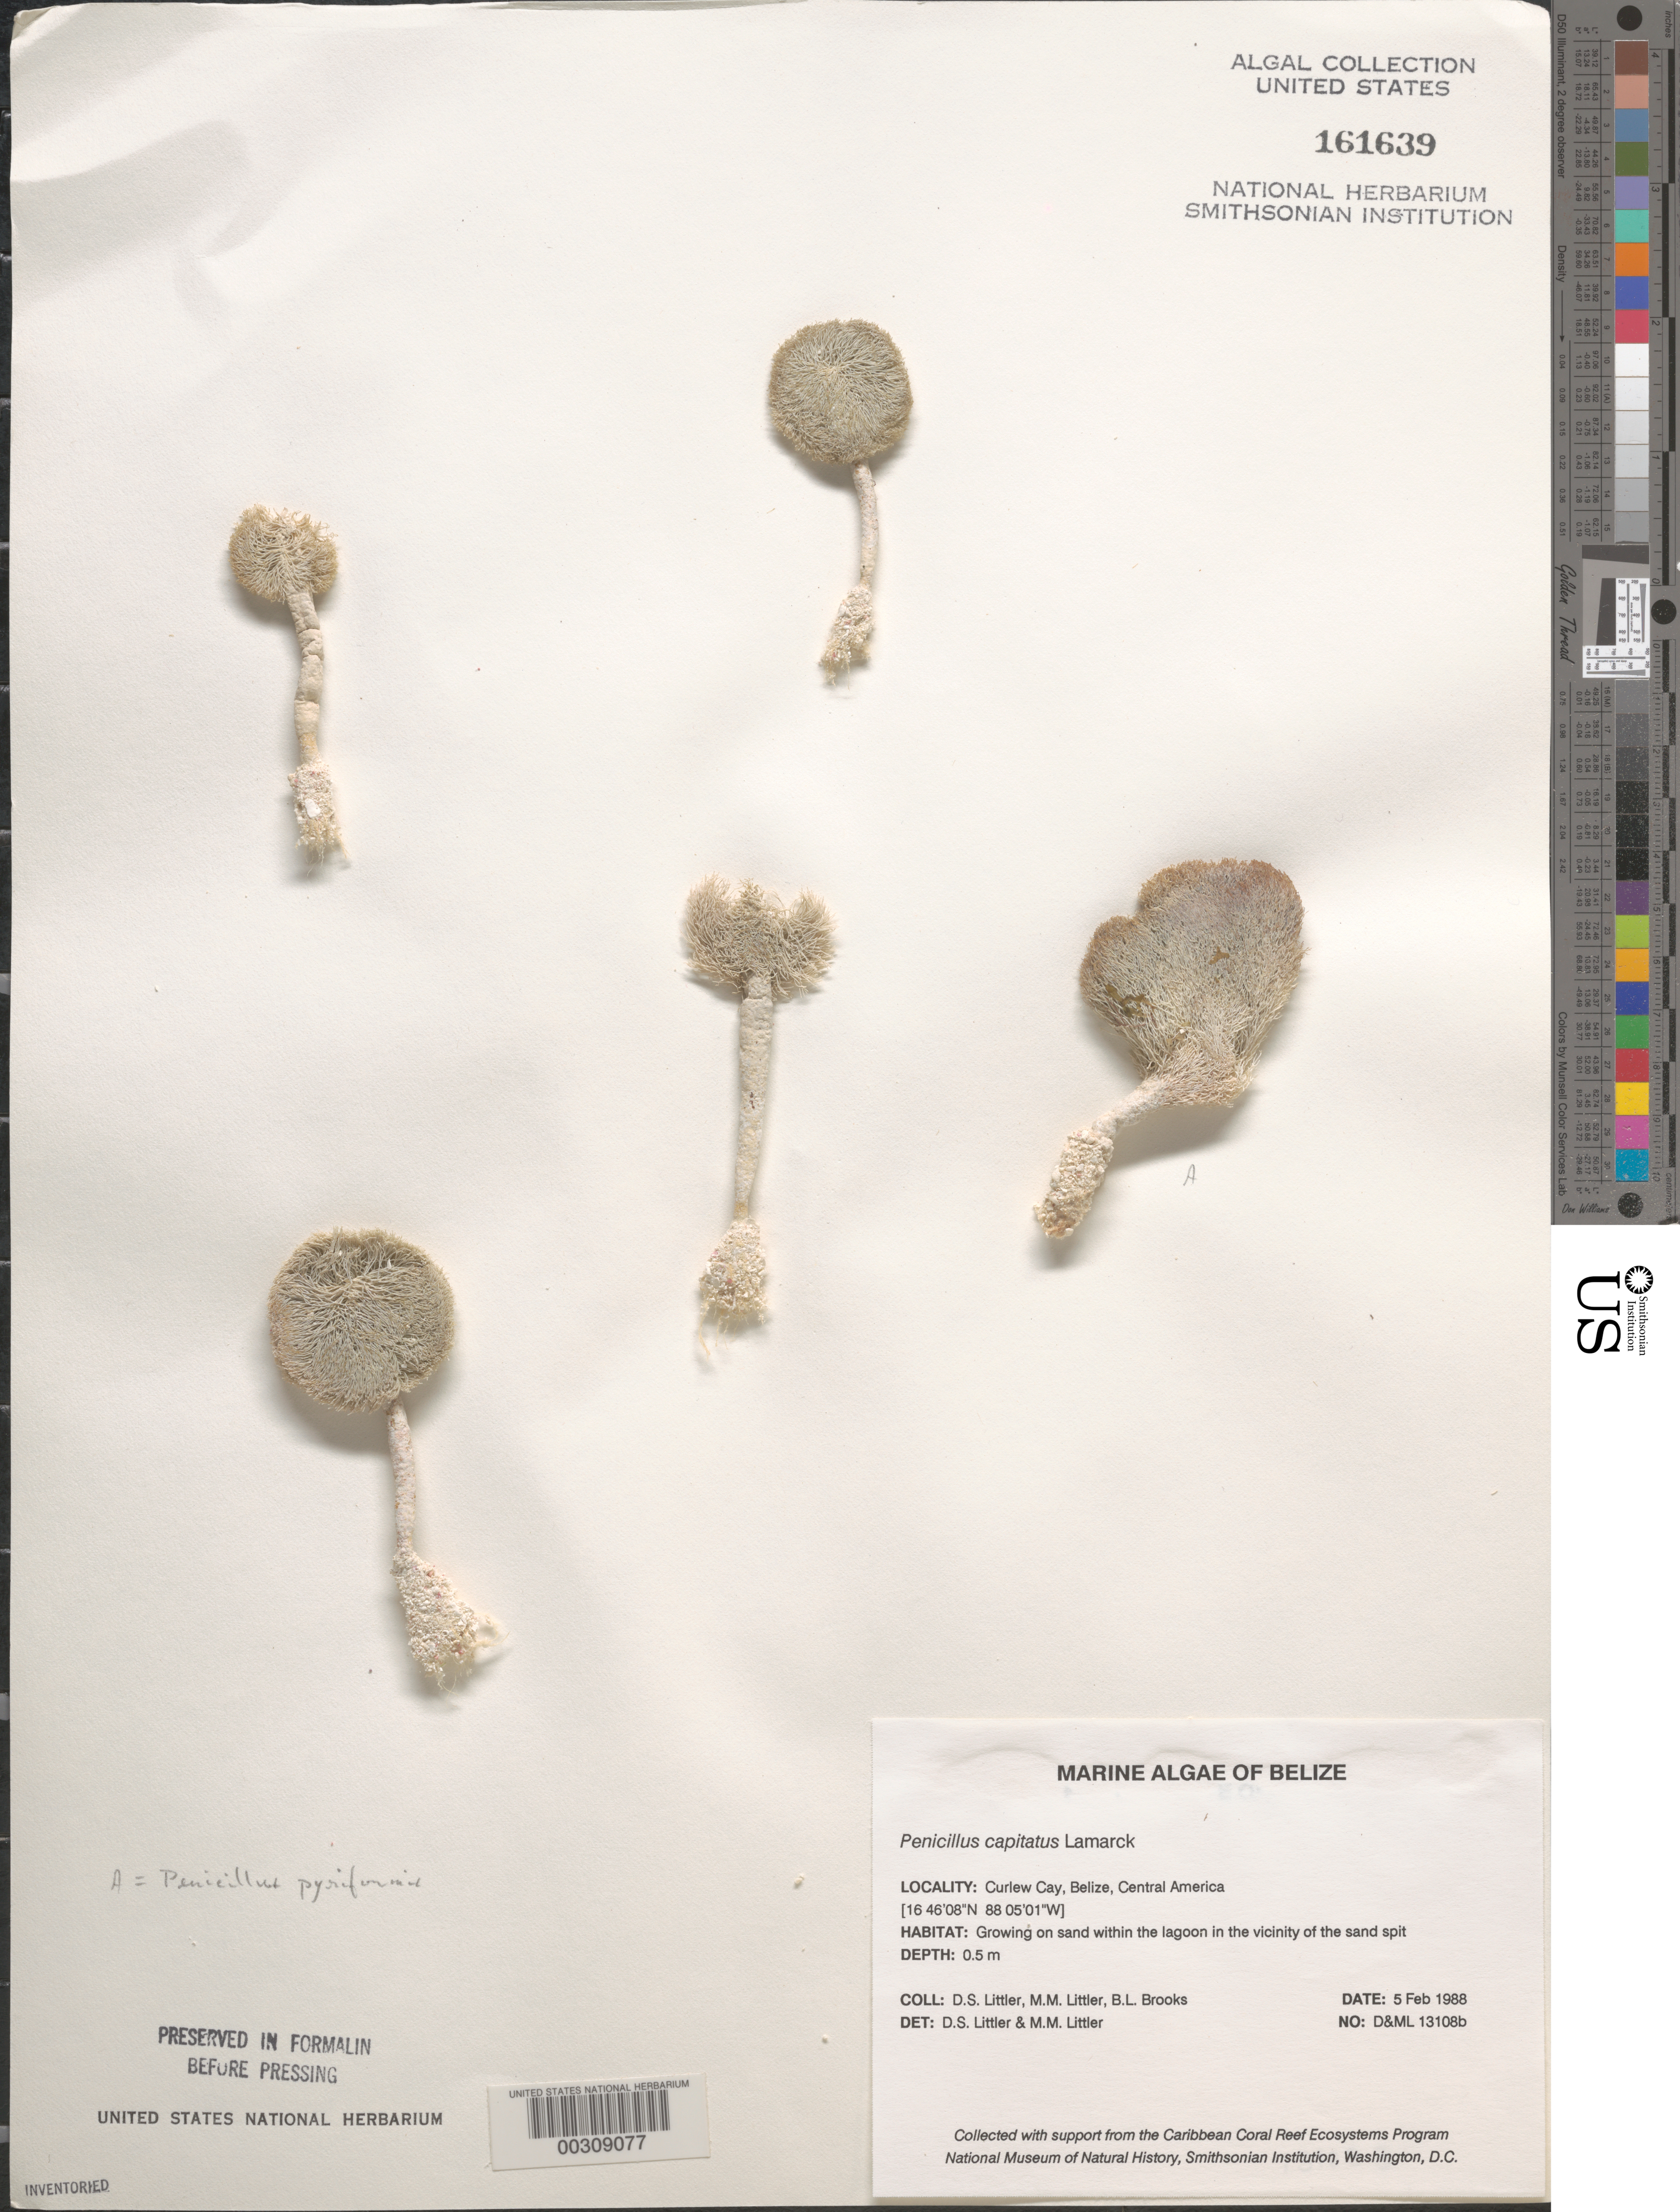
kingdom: Plantae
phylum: Chlorophyta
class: Ulvophyceae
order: Bryopsidales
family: Udoteaceae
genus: Penicillus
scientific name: Penicillus capitatus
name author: Lam.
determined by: Littler, D. S.; Littler, M. M.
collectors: D. S. Littler, M. M. Littler & B. Brooks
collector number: D&ML 13108b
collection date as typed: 05 Feb 1988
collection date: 1988-02-05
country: Belize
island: Curlew Cay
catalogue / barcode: US 161639